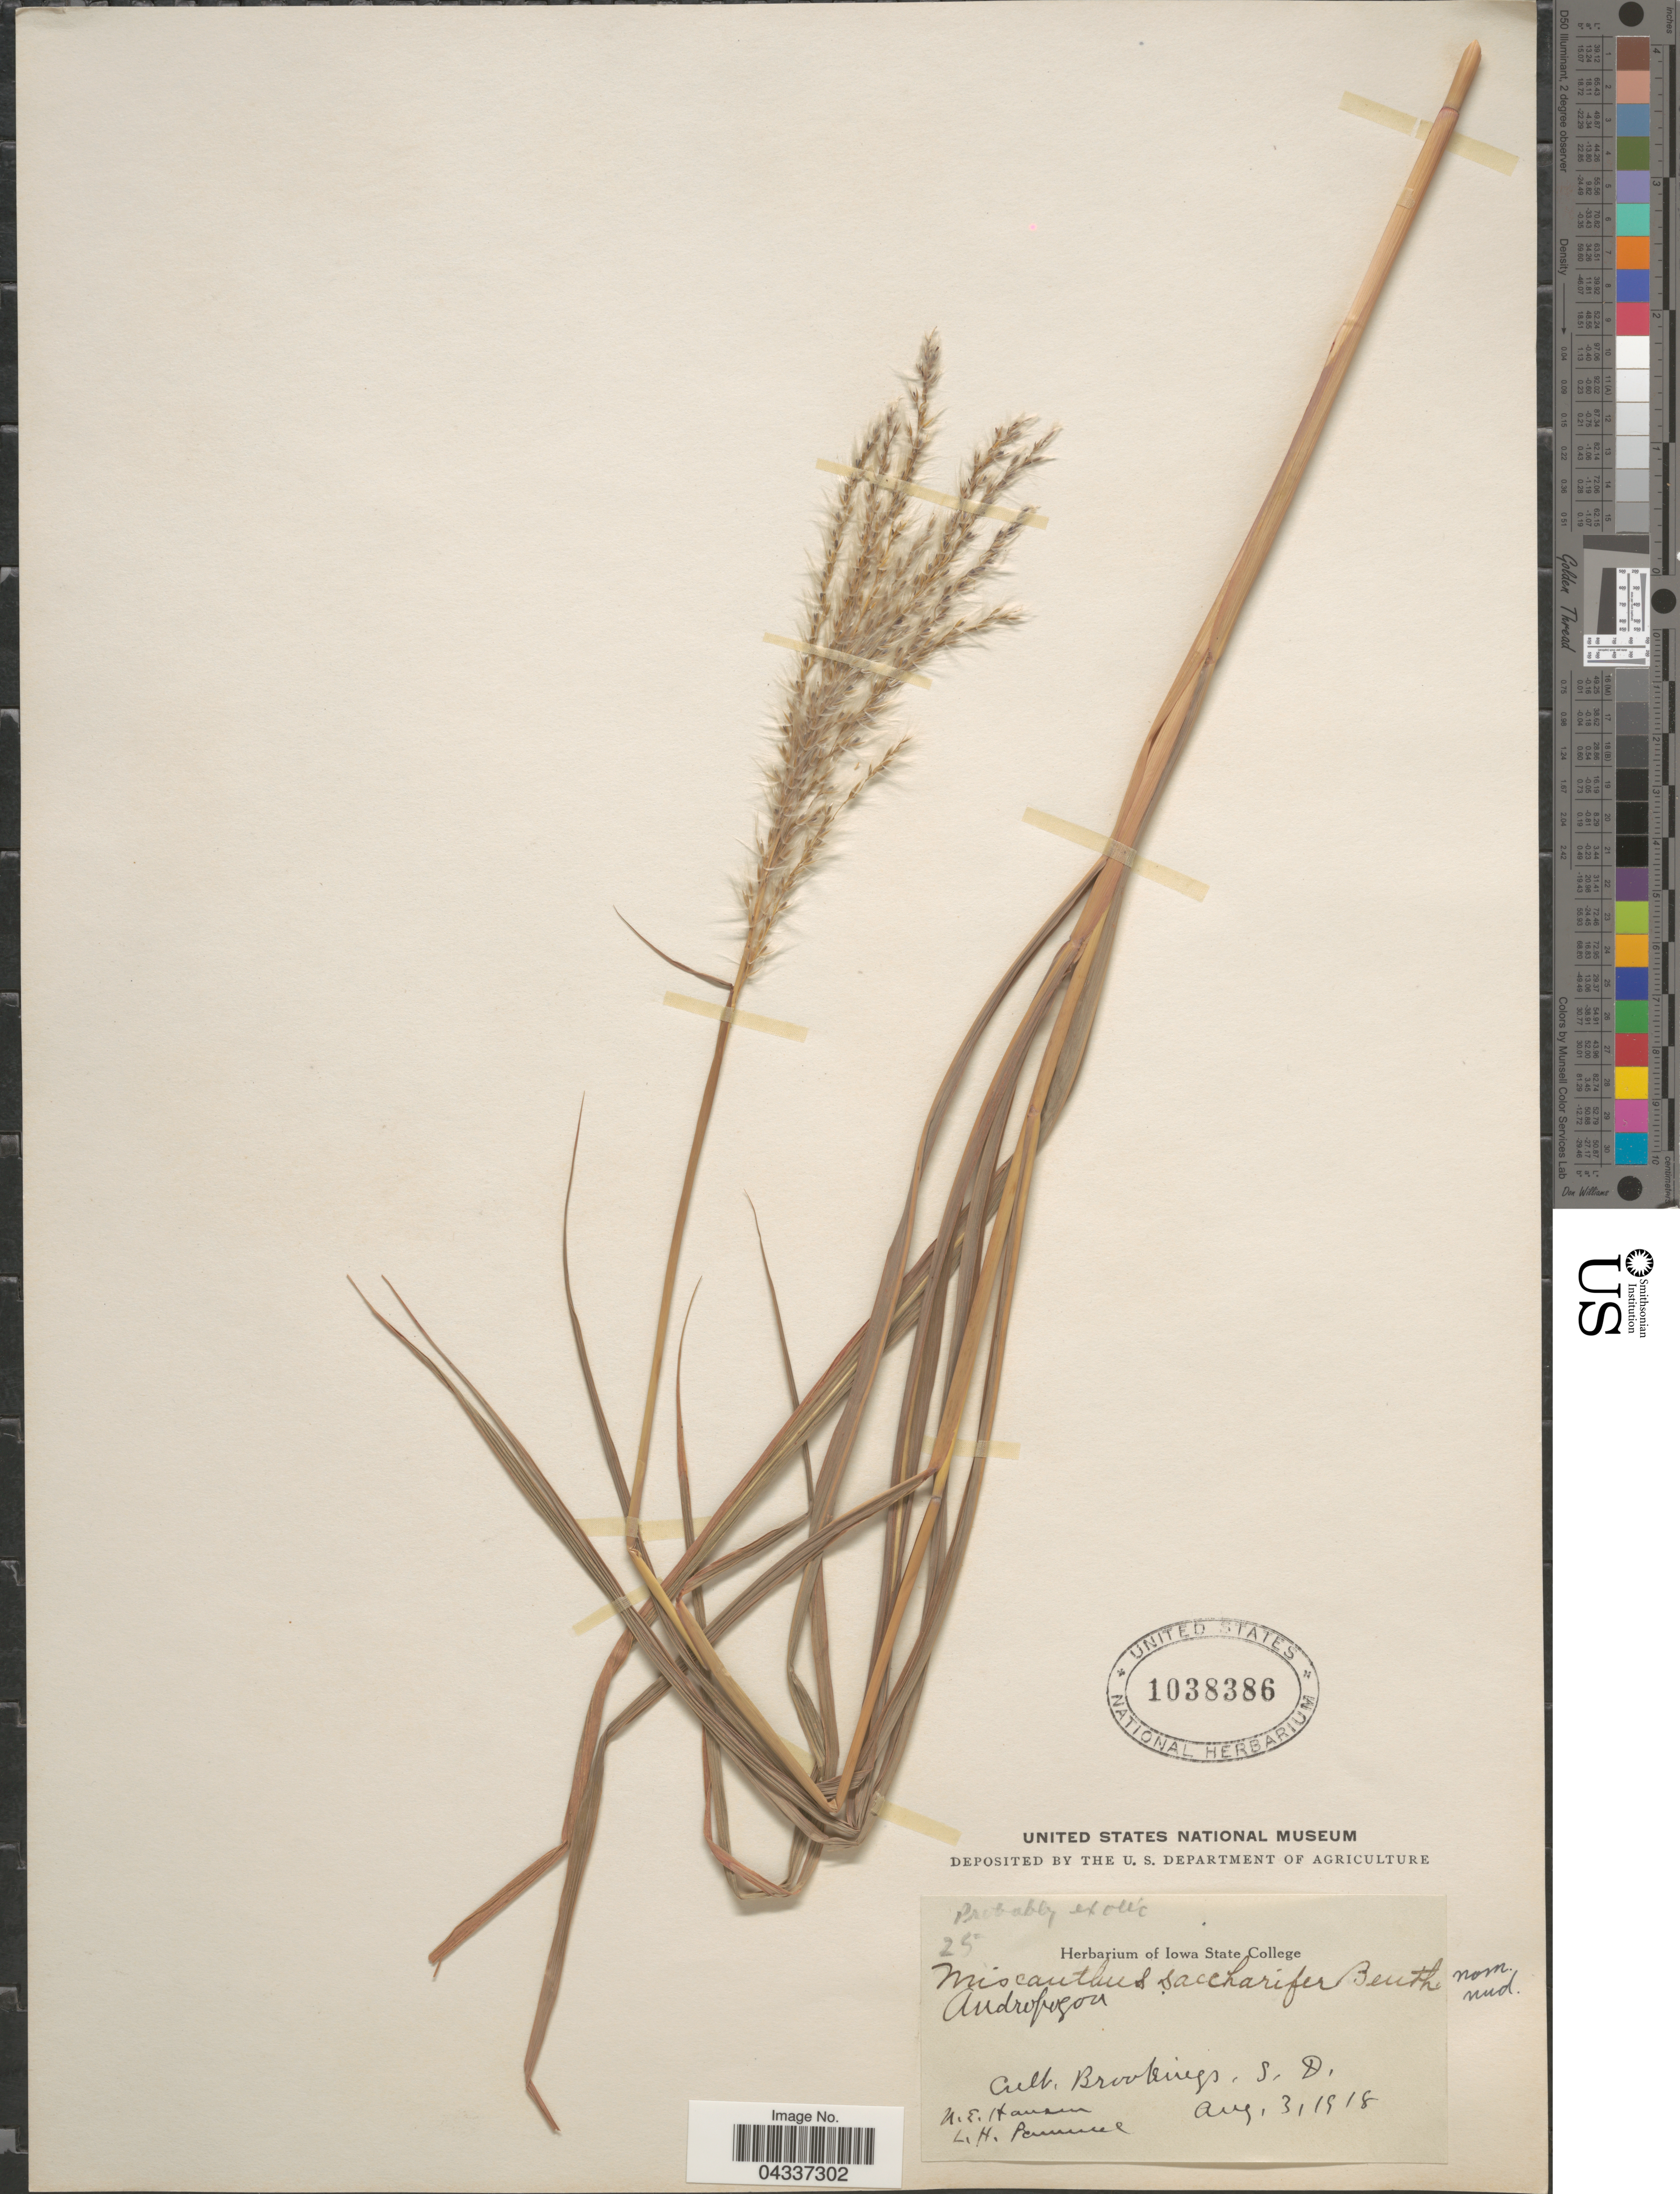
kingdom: Plantae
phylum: Tracheophyta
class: Liliopsida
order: Poales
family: Poaceae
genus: Miscanthus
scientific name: Miscanthus sacchariflorus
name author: (Maxim.) Hack.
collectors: N. Hansen & L. Pammel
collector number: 25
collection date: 1918-08-03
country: United States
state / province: South Dakota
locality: Brookings.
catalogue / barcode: US 1038386